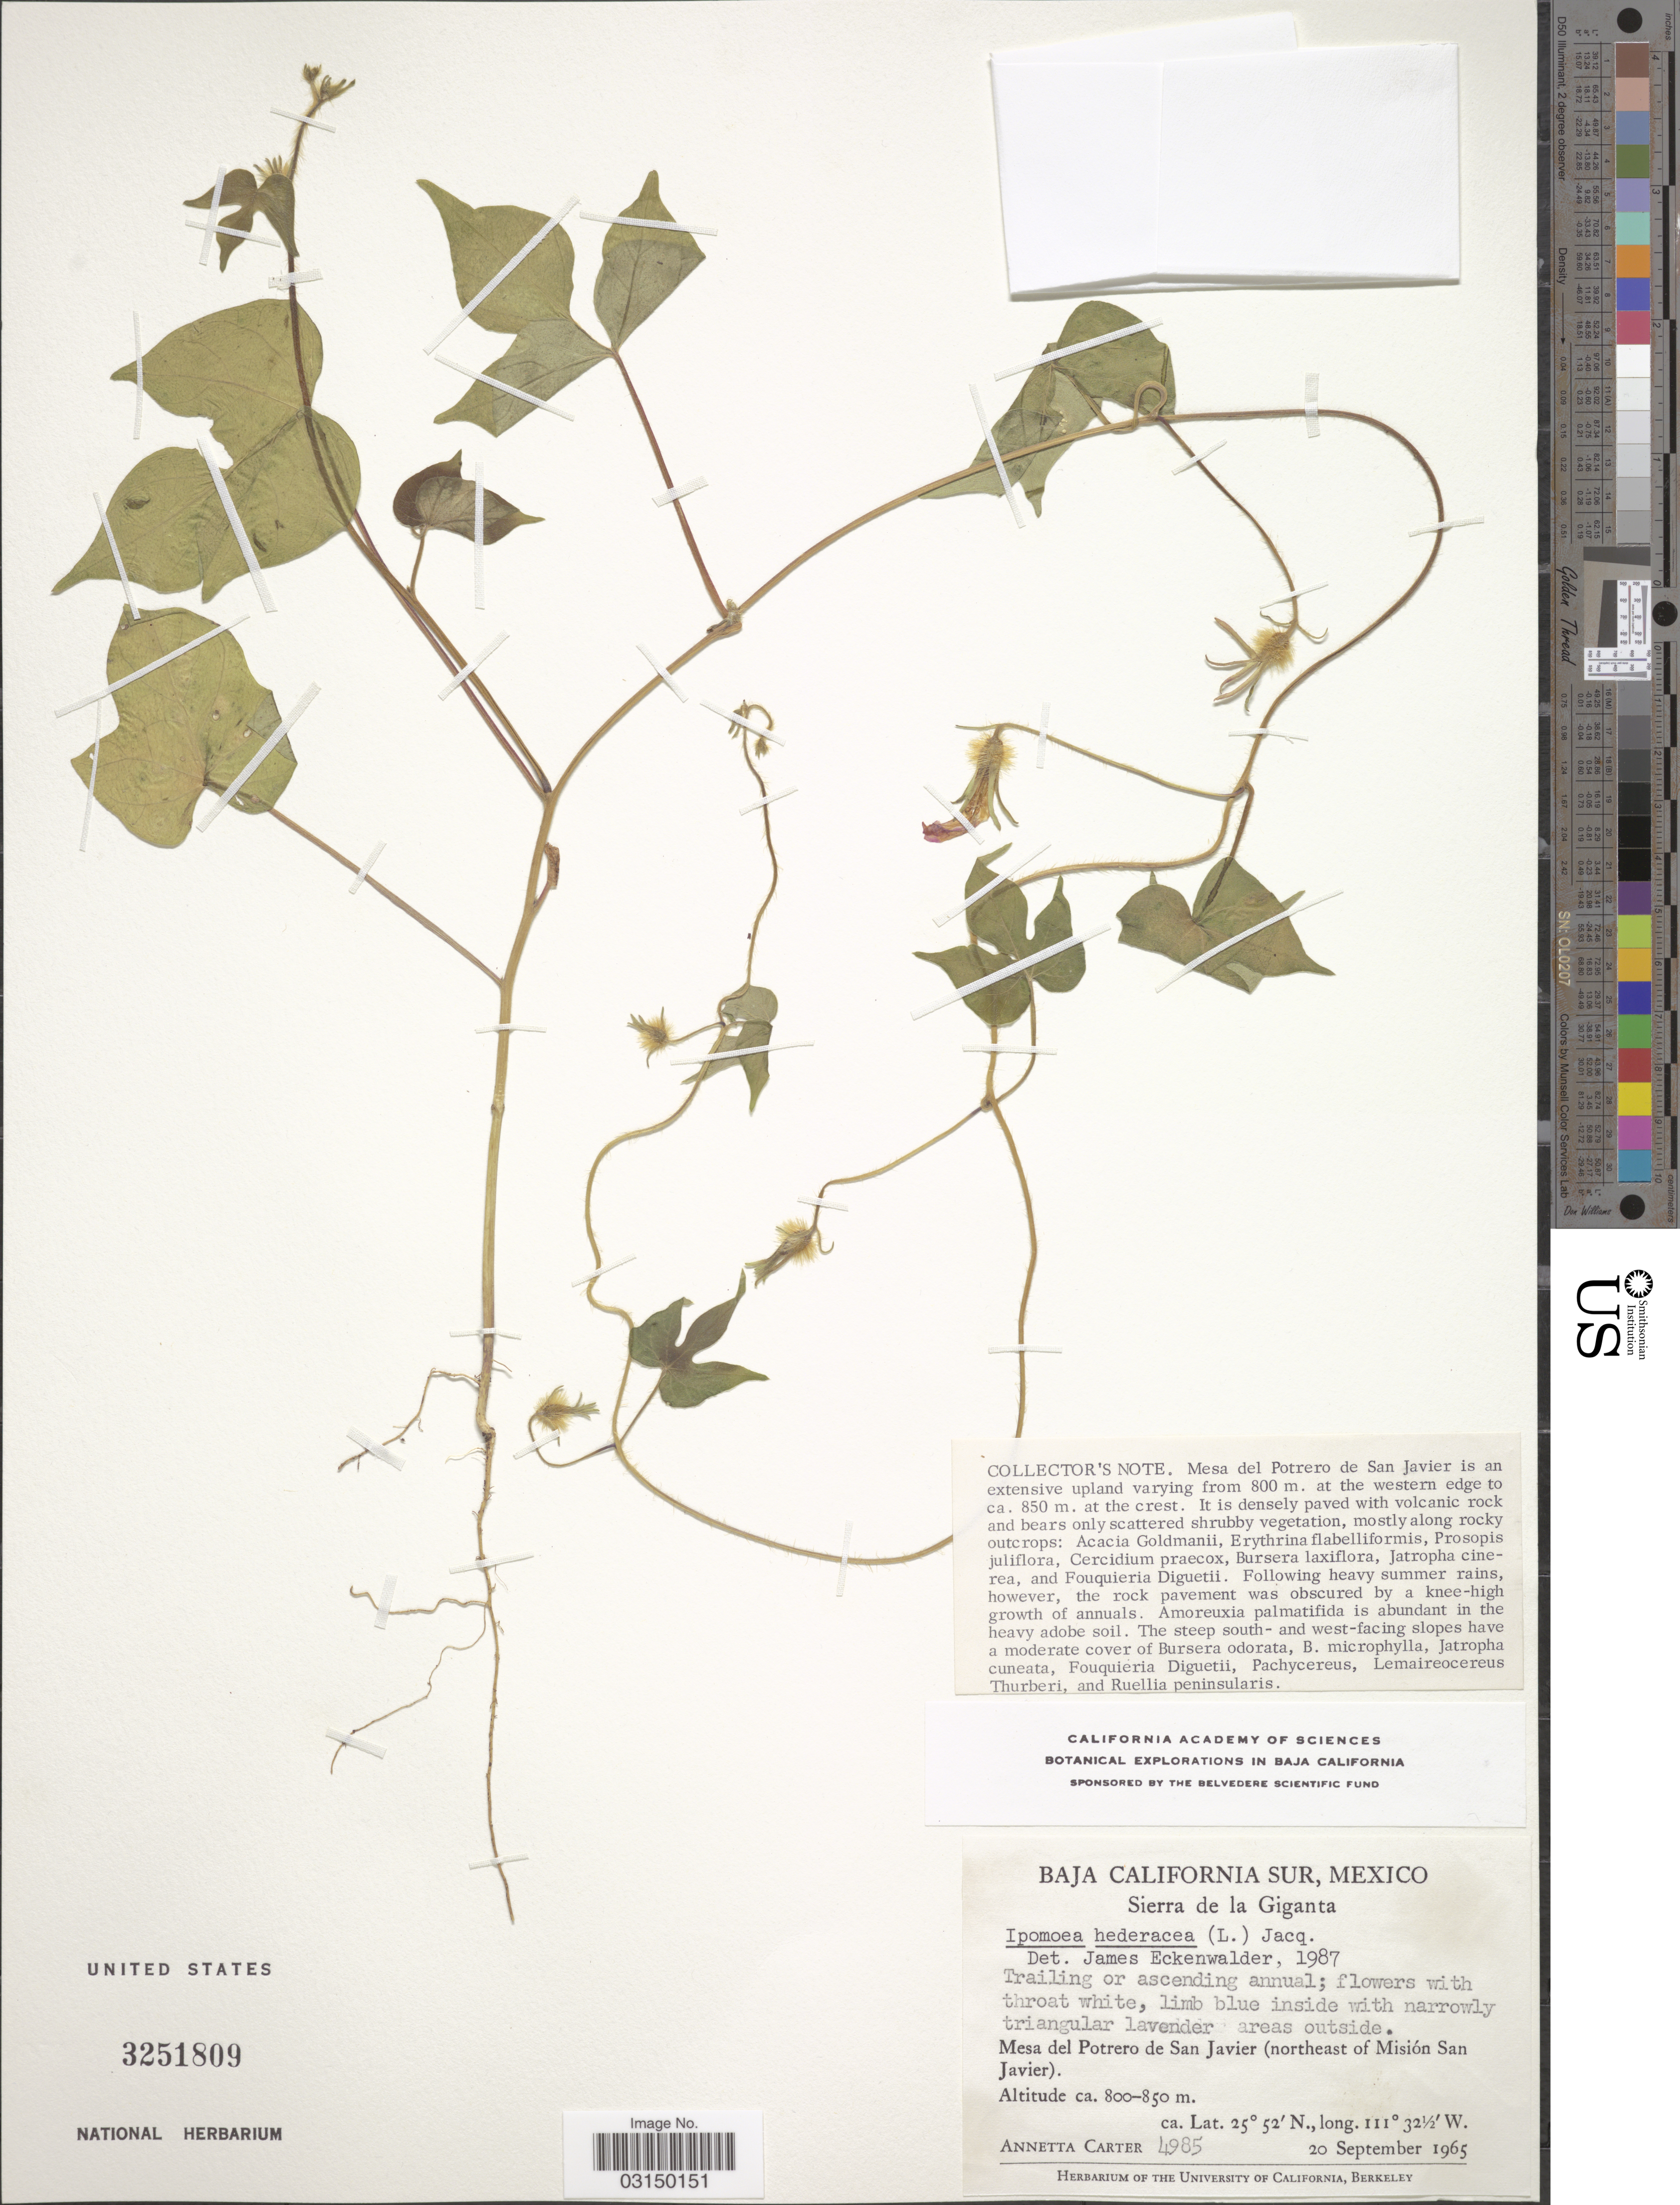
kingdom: Plantae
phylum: Tracheophyta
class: Magnoliopsida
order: Solanales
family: Convolvulaceae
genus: Ipomoea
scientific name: Ipomoea hederacea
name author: Jacq.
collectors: A. Carter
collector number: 4985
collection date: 1965-09-20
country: Mexico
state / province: Baja California Sur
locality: Sierra de la Giganta. Mesa del Potrero de San Javier (northeast of Misión San Javier).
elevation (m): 800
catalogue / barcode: US 3251809